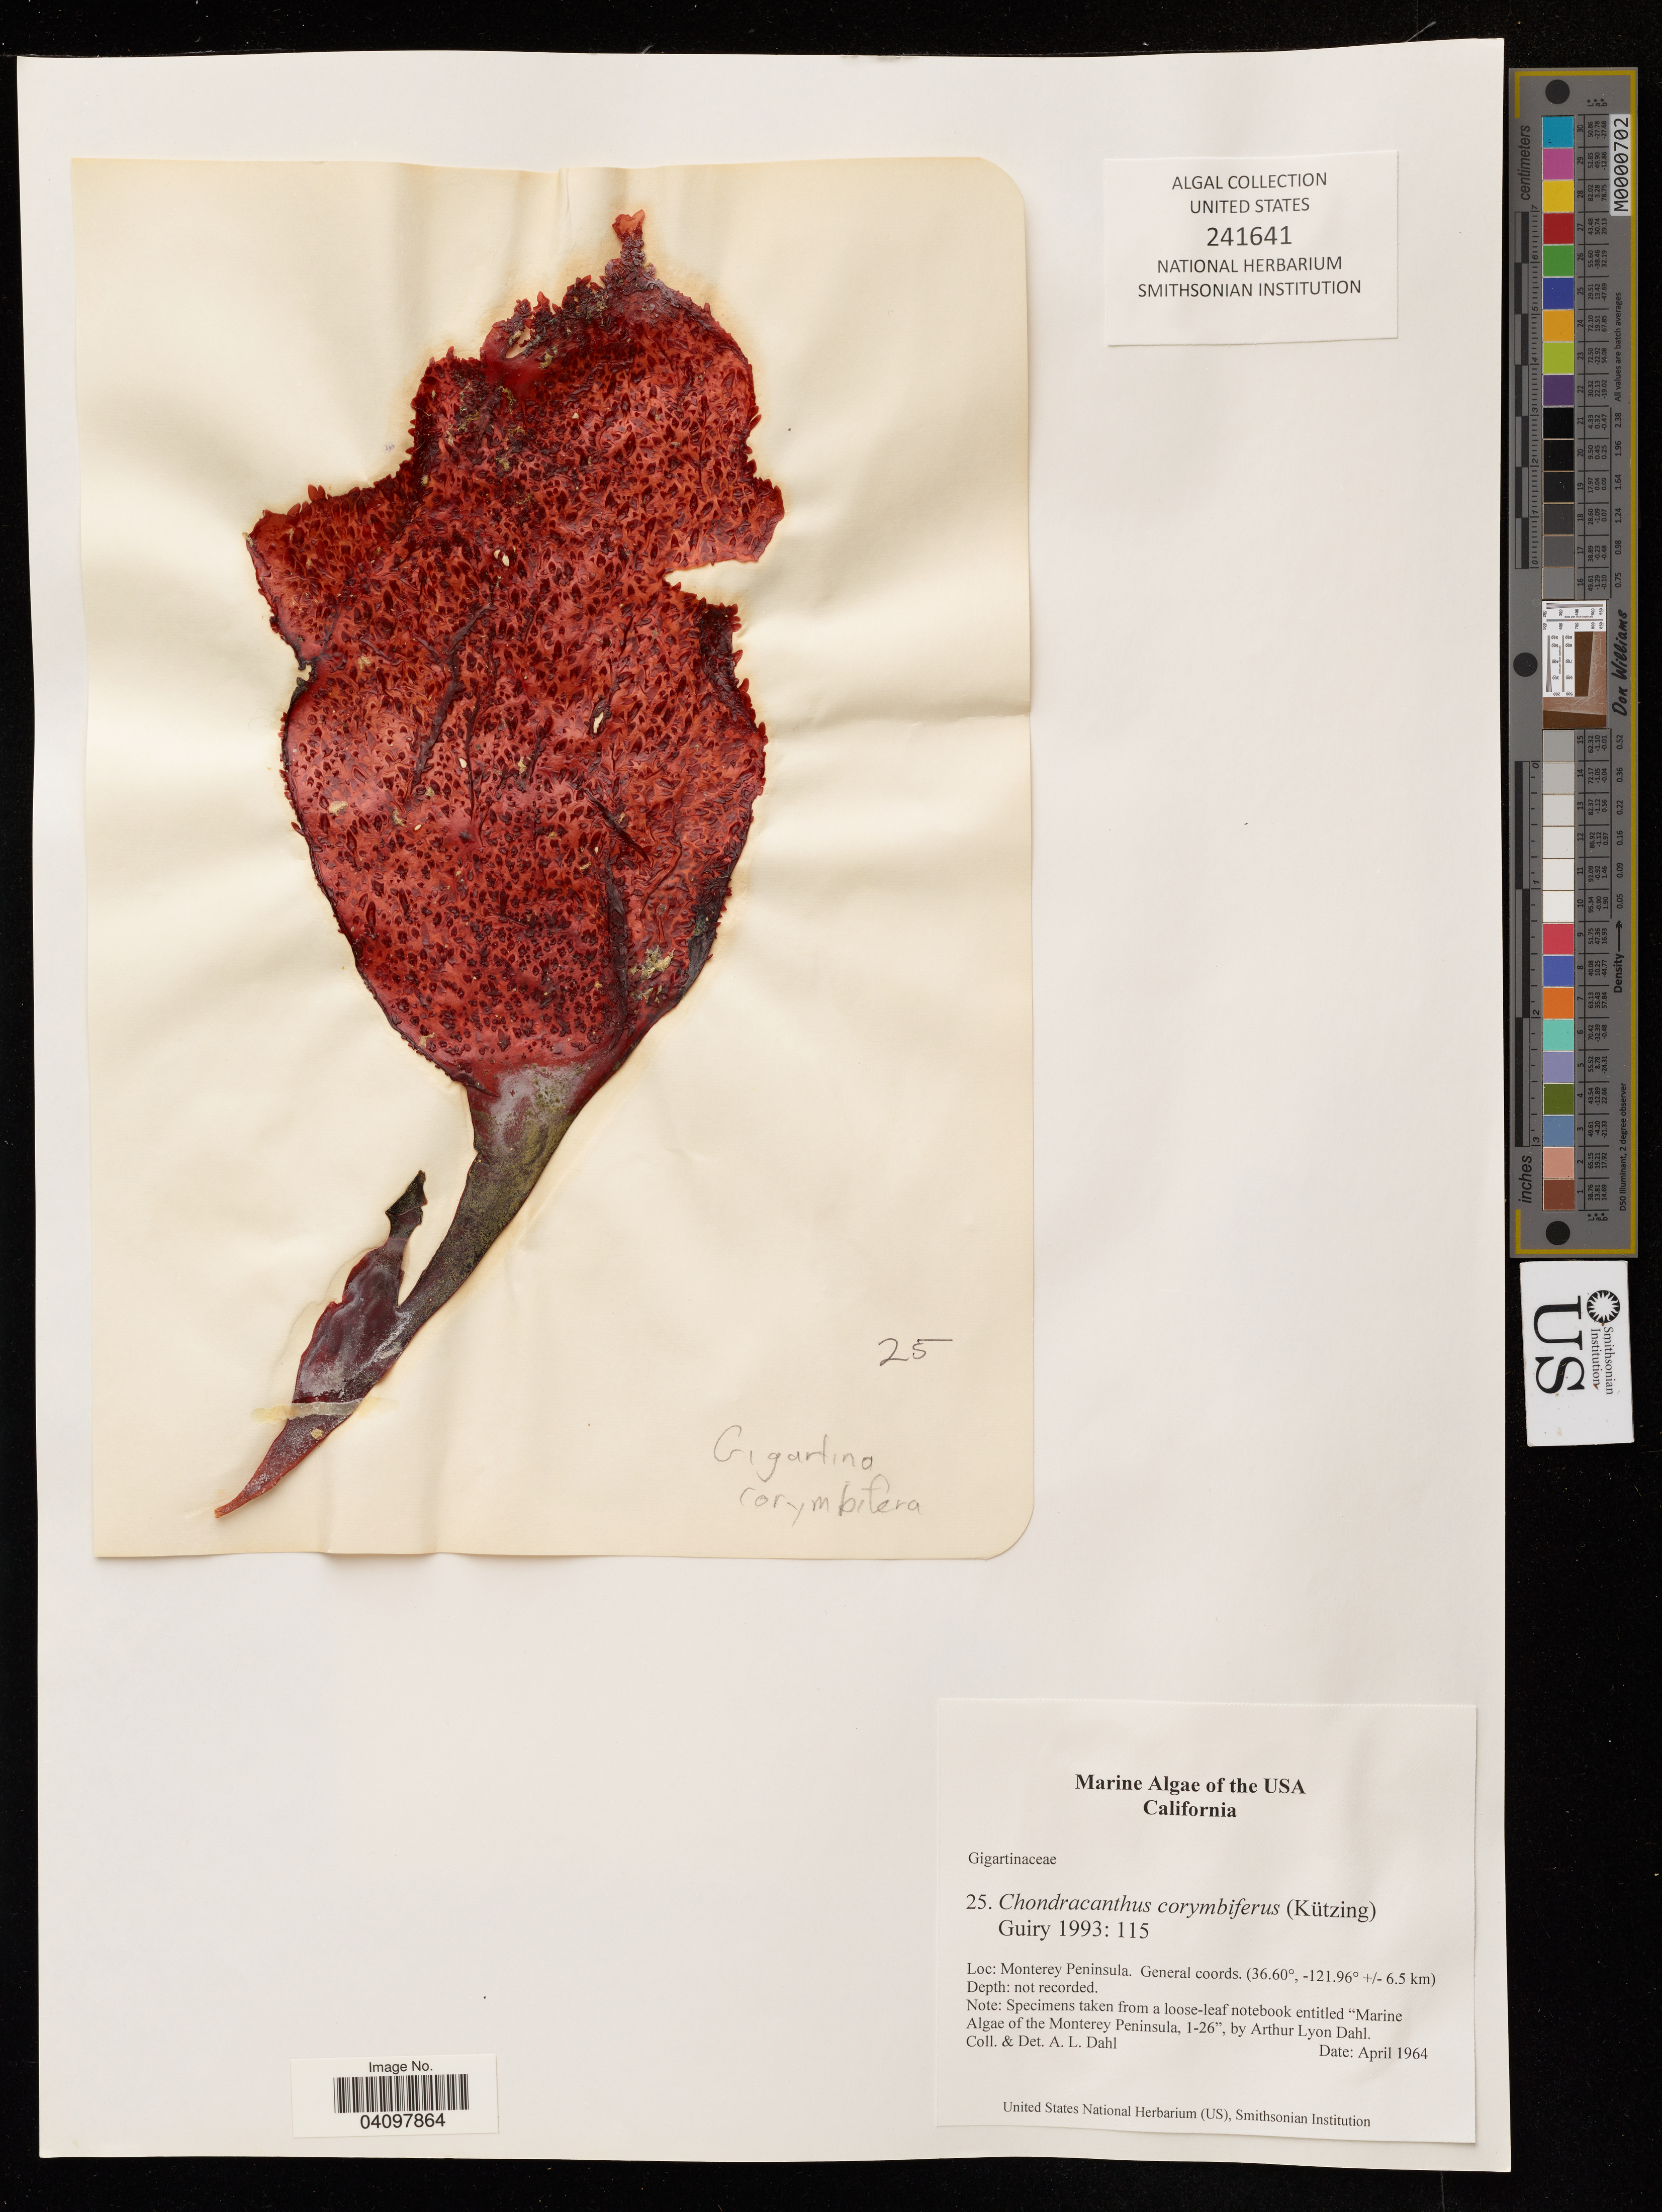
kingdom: Plantae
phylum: Rhodophyta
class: Florideophyceae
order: Gigartinales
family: Gigartinaceae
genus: Chondracanthus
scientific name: Chondracanthus corymbiferus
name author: (Kütz.) Guiry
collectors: A. Dahl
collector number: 25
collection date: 1964-04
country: United States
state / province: California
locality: Monterey Peninsula.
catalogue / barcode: US 241641